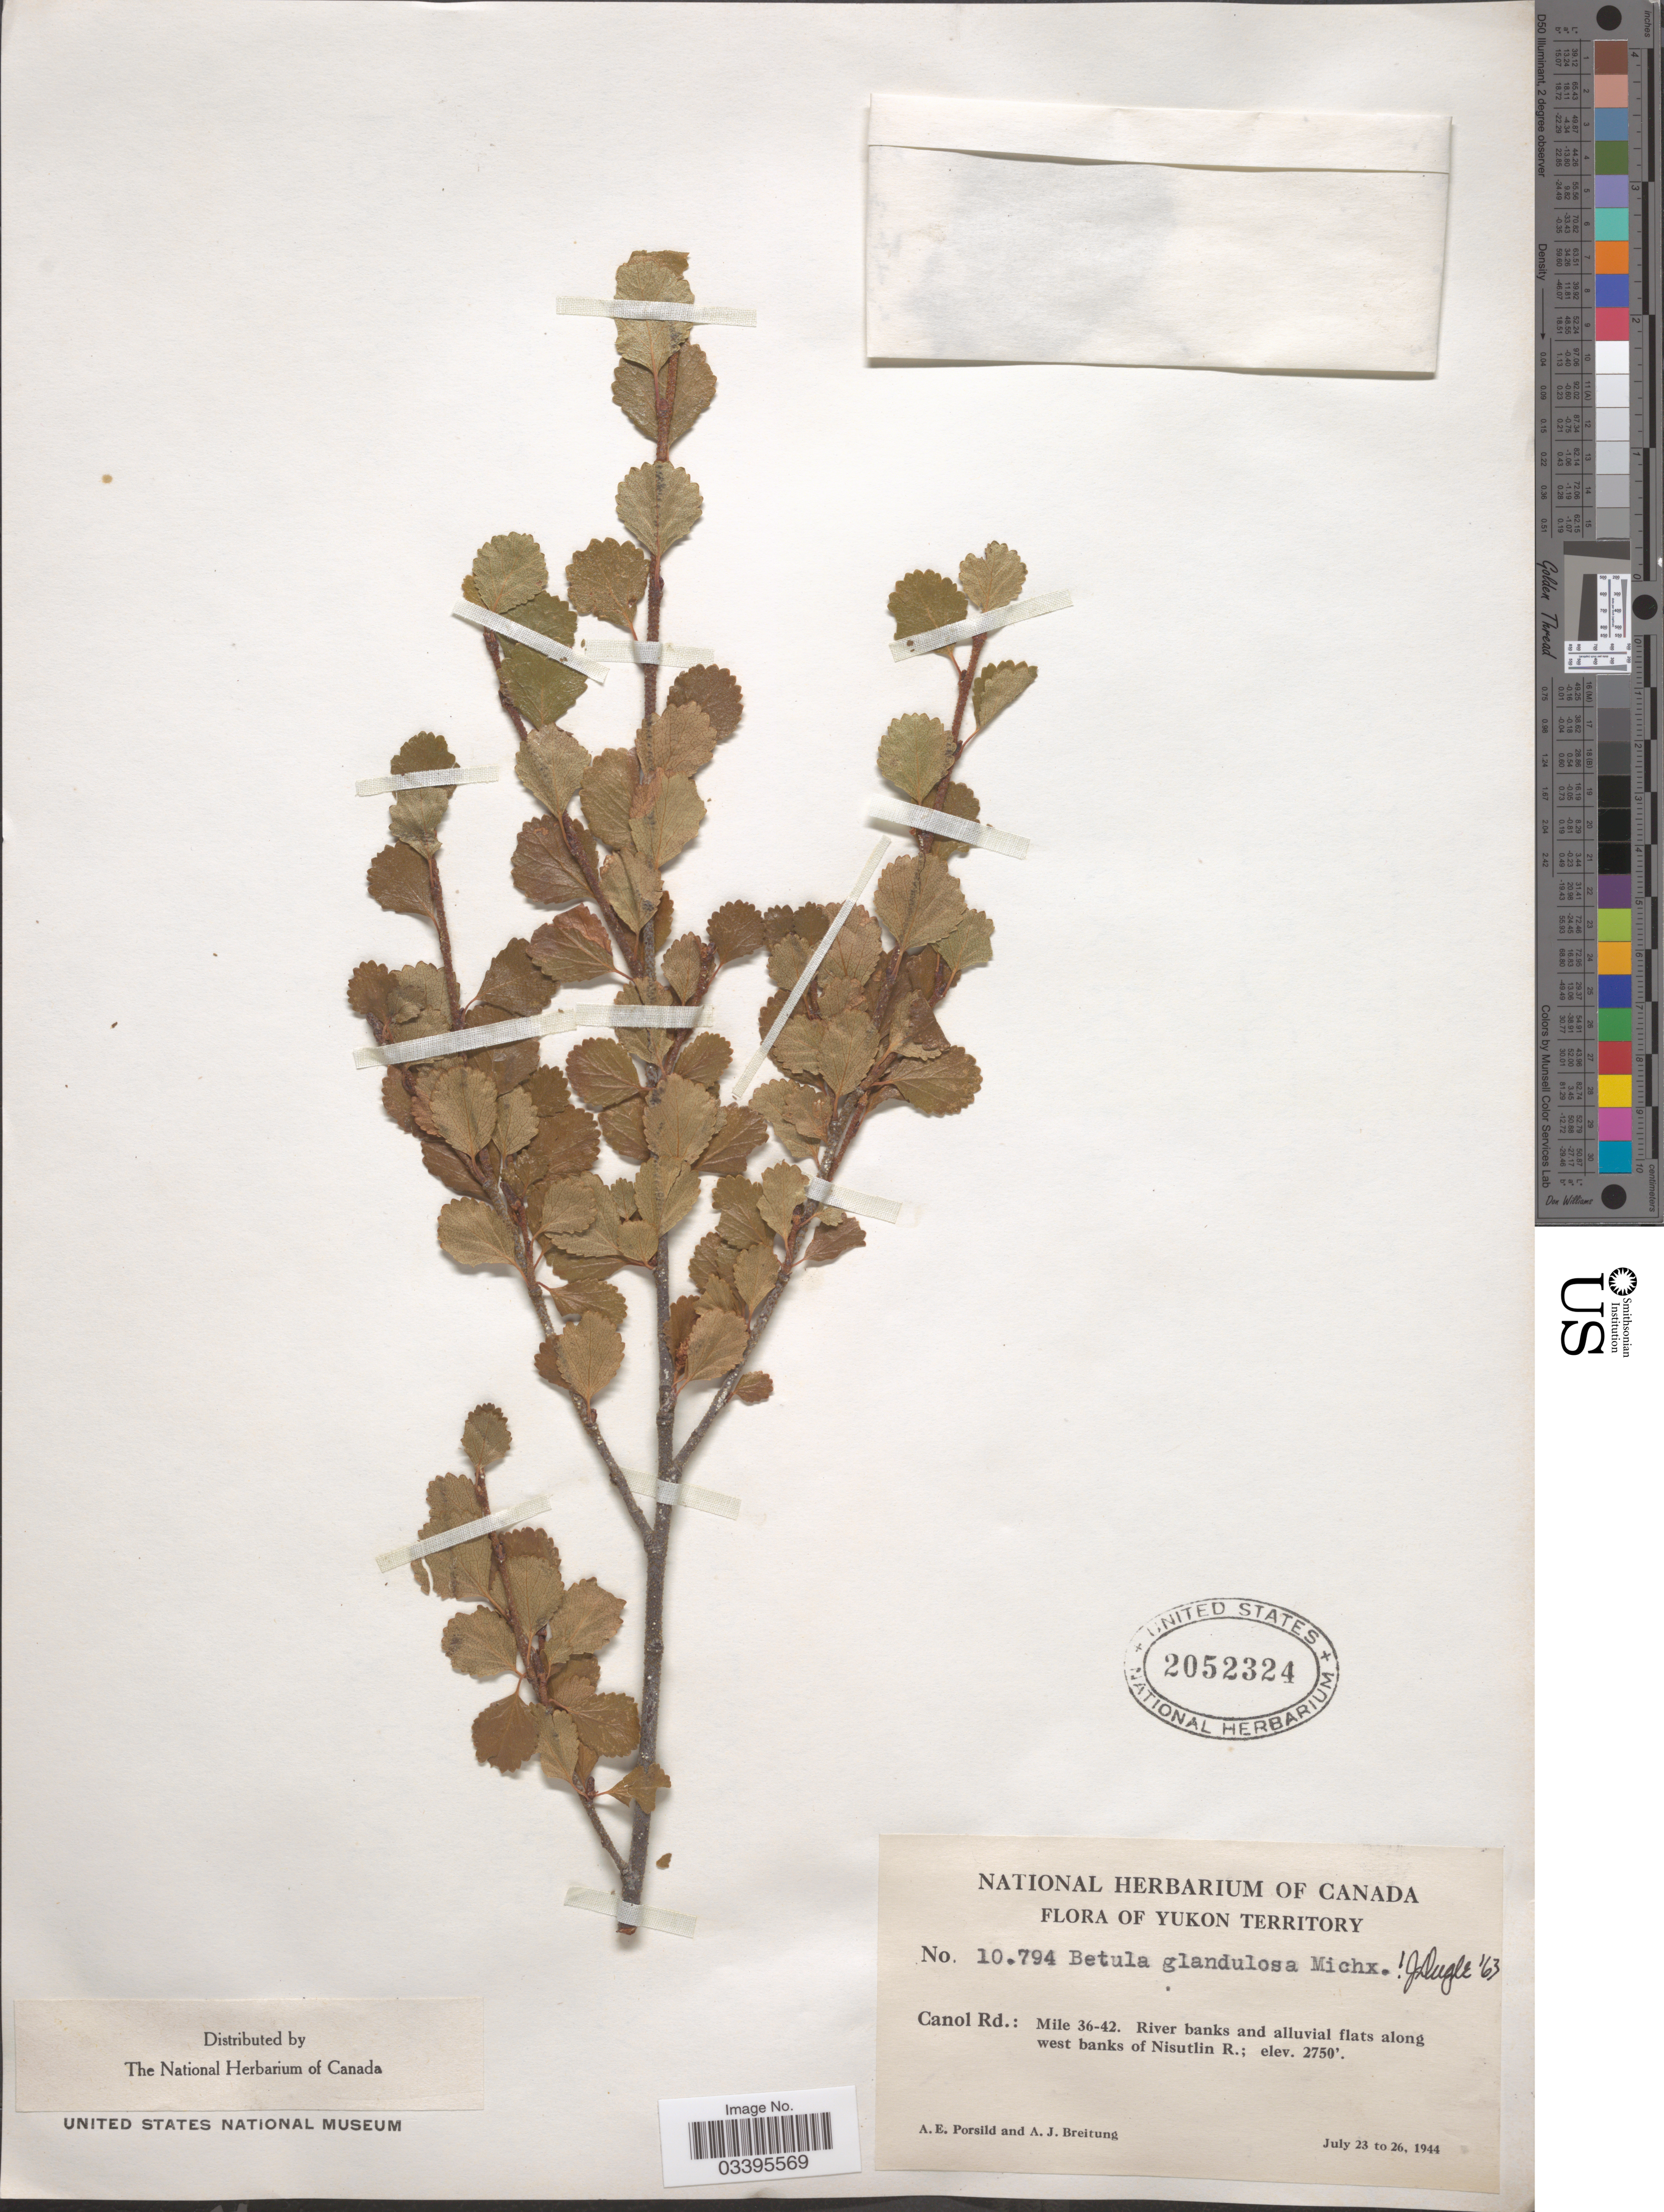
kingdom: Plantae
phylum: Tracheophyta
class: Magnoliopsida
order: Fagales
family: Betulaceae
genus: Betula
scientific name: Betula glandulosa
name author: Michx.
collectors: A. E. Porsild & A. Breitung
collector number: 10794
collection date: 1944-07-23/1944-07-26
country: Canada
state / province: Yukon Territory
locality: Canol Rd.: Mile 36-42. River banks and alluvial flats along west banks of Nisutlin R.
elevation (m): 838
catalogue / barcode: US 2052324